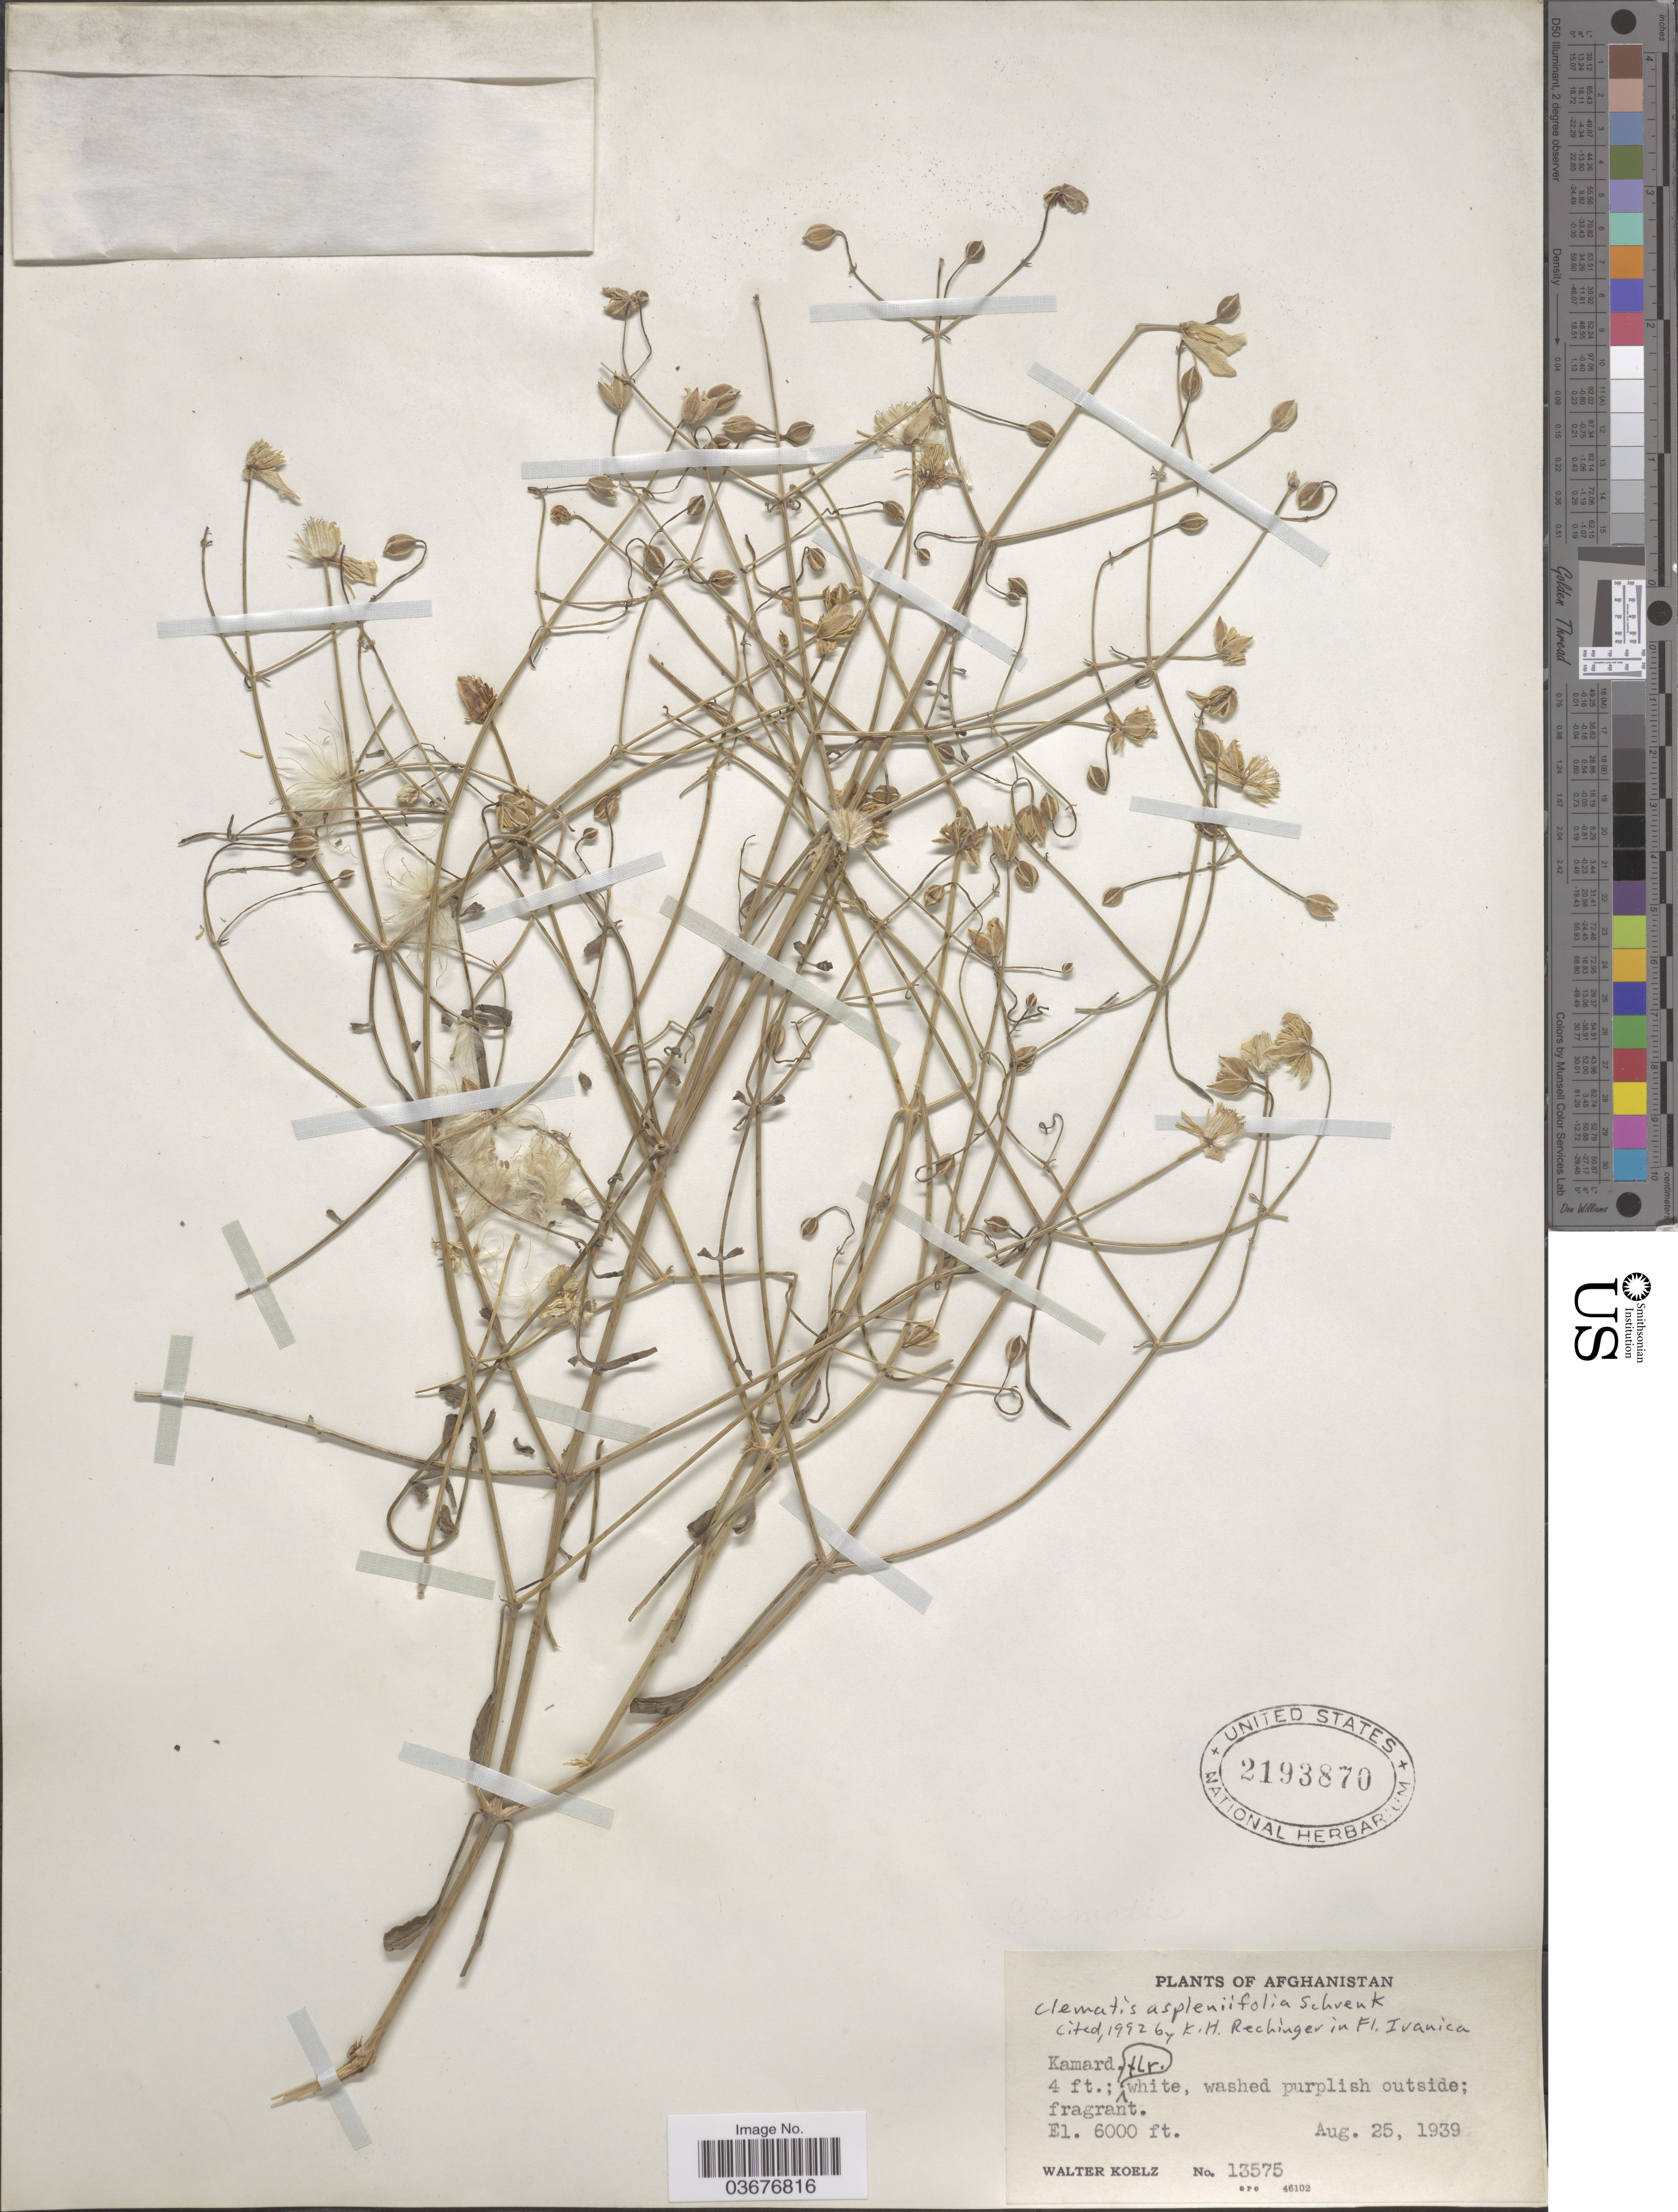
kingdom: Plantae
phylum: Tracheophyta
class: Magnoliopsida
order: Ranunculales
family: Ranunculaceae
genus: Clematis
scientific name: Clematis aspleniifolia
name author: Schrenk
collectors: W. N. Koelz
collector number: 13575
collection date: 1939-08-25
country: Afghanistan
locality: Kamard.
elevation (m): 1829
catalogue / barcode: US 2193870